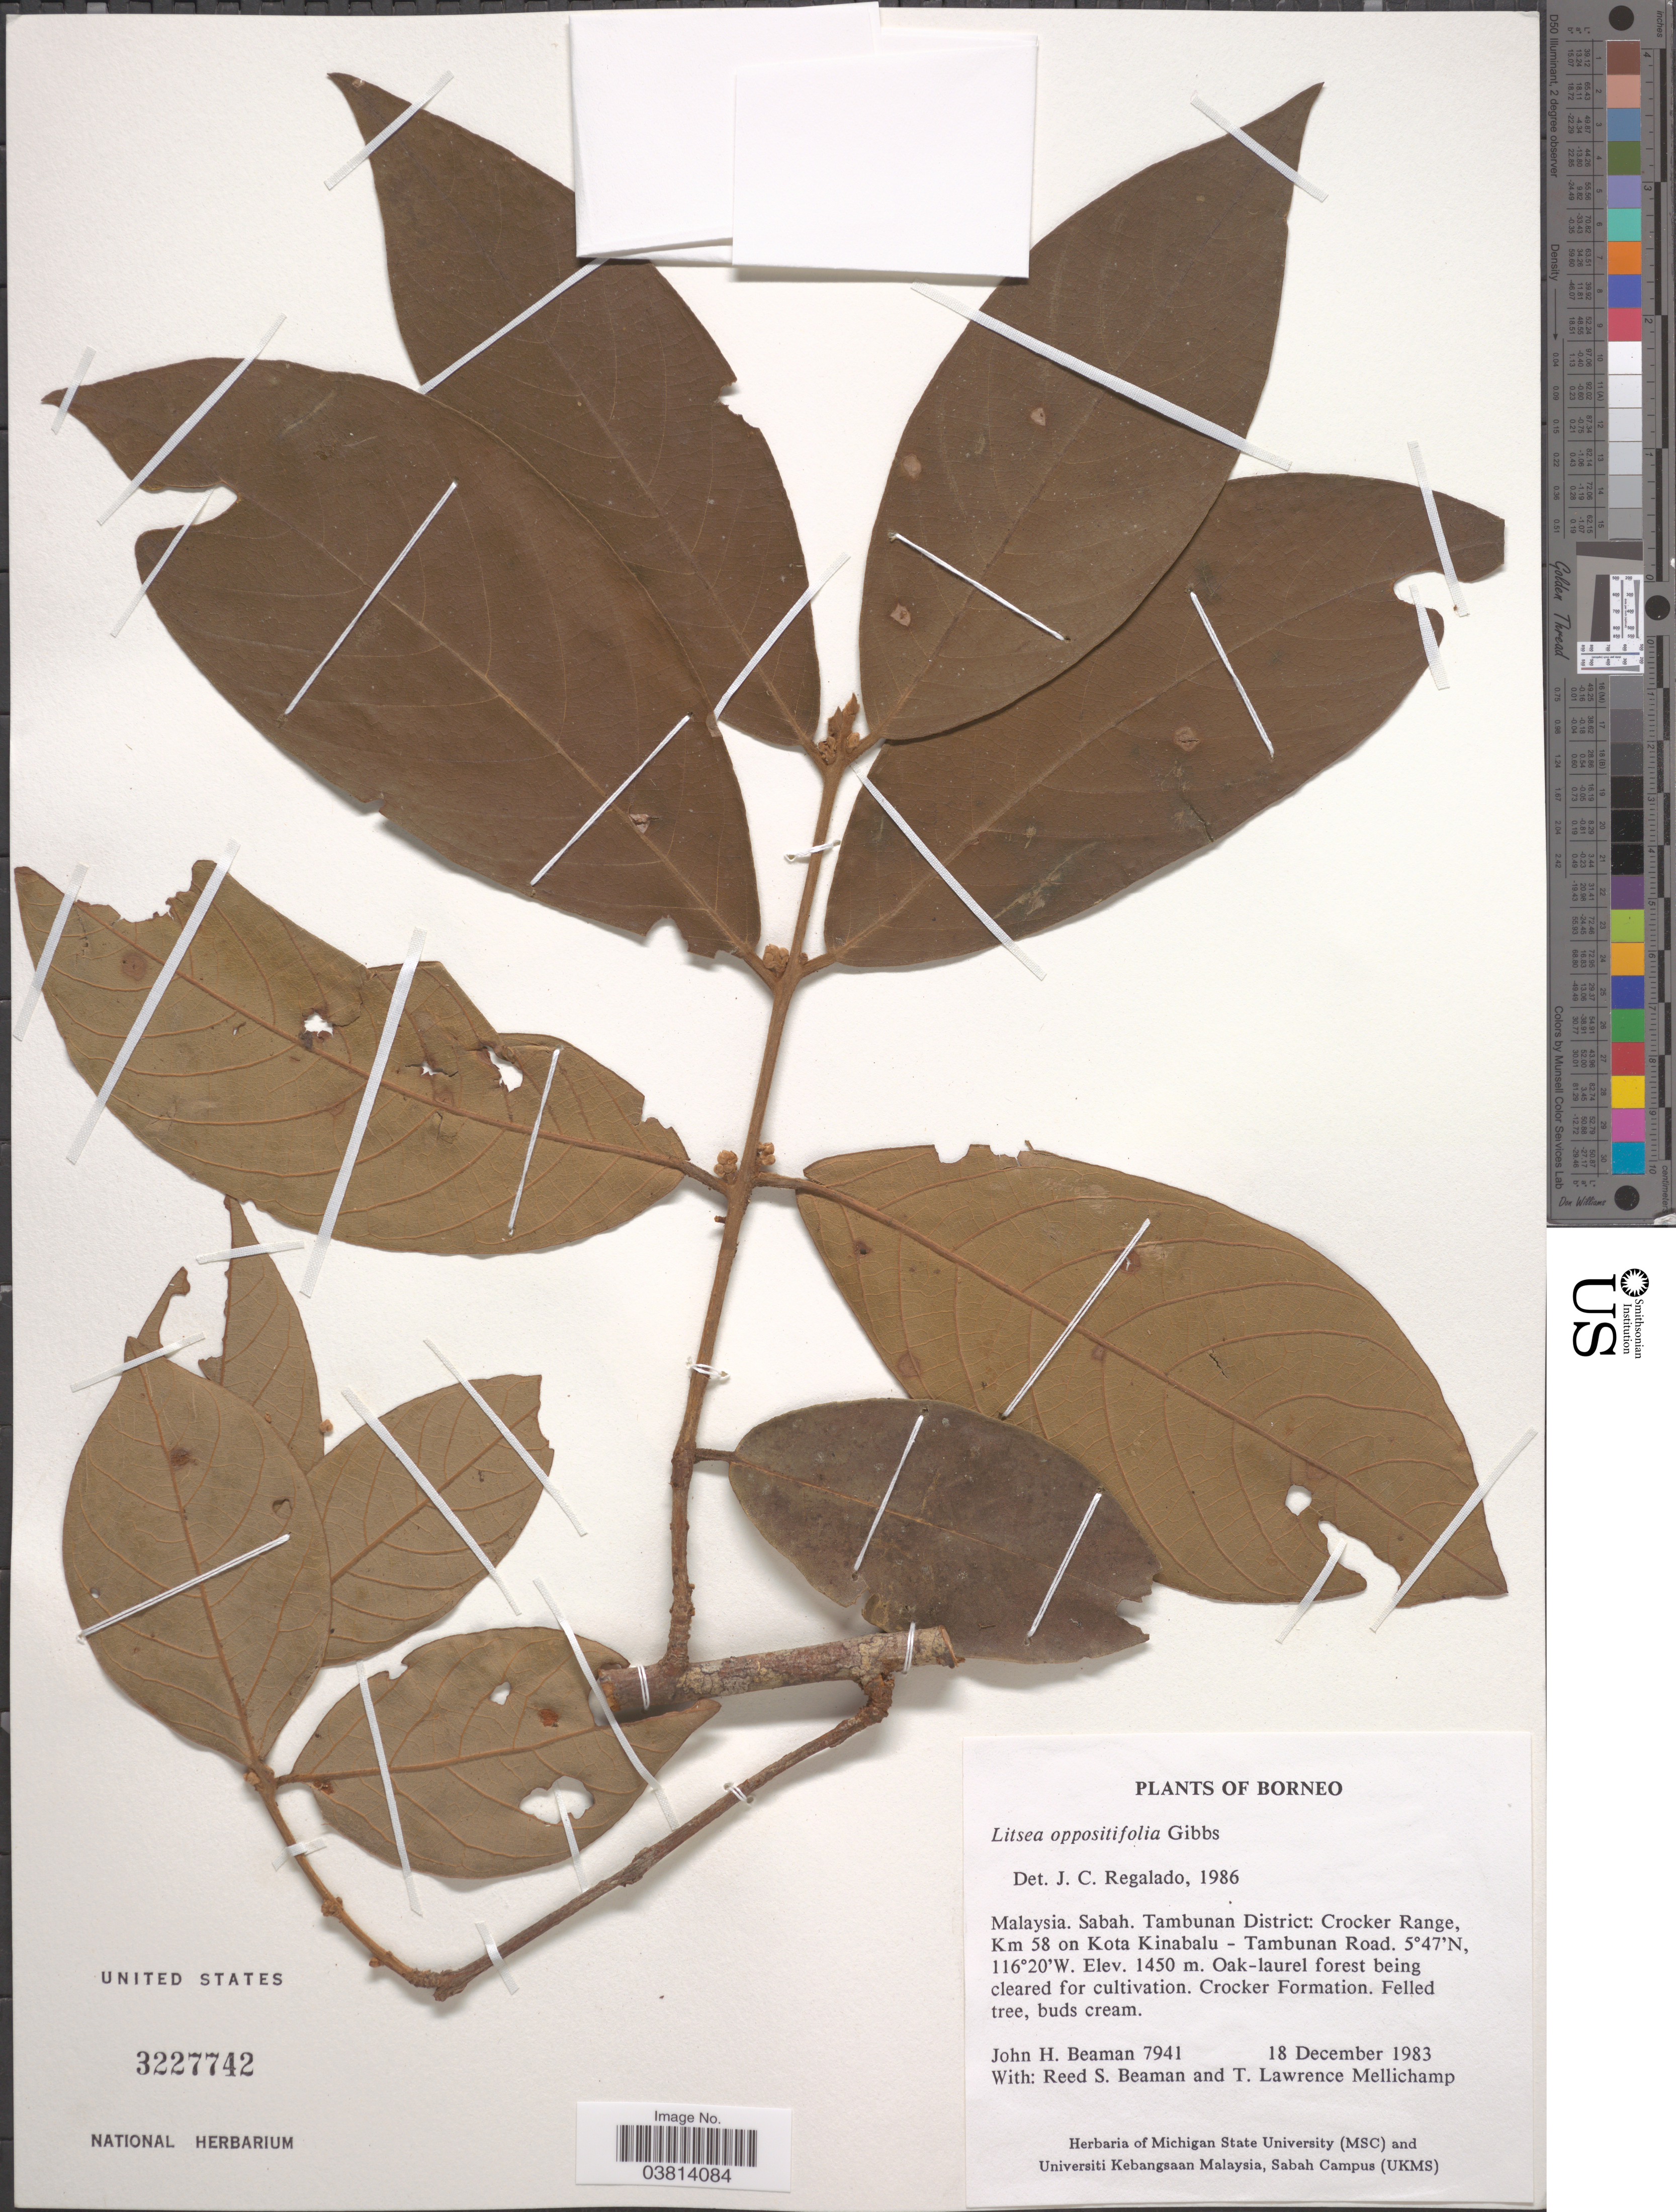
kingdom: Plantae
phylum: Tracheophyta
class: Magnoliopsida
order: Laurales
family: Lauraceae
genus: Litsea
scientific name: Litsea globosa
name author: Kosterm.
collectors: J. H. Beaman, R. S. Beaman & T. L. Mellichamp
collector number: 7941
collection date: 1983-12-18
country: Malaysia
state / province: Sabah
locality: Tambunan District: Crocker Range, Km 58 on Kota Kinabalu - Tambunan Road.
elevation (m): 1450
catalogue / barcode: US 3227742